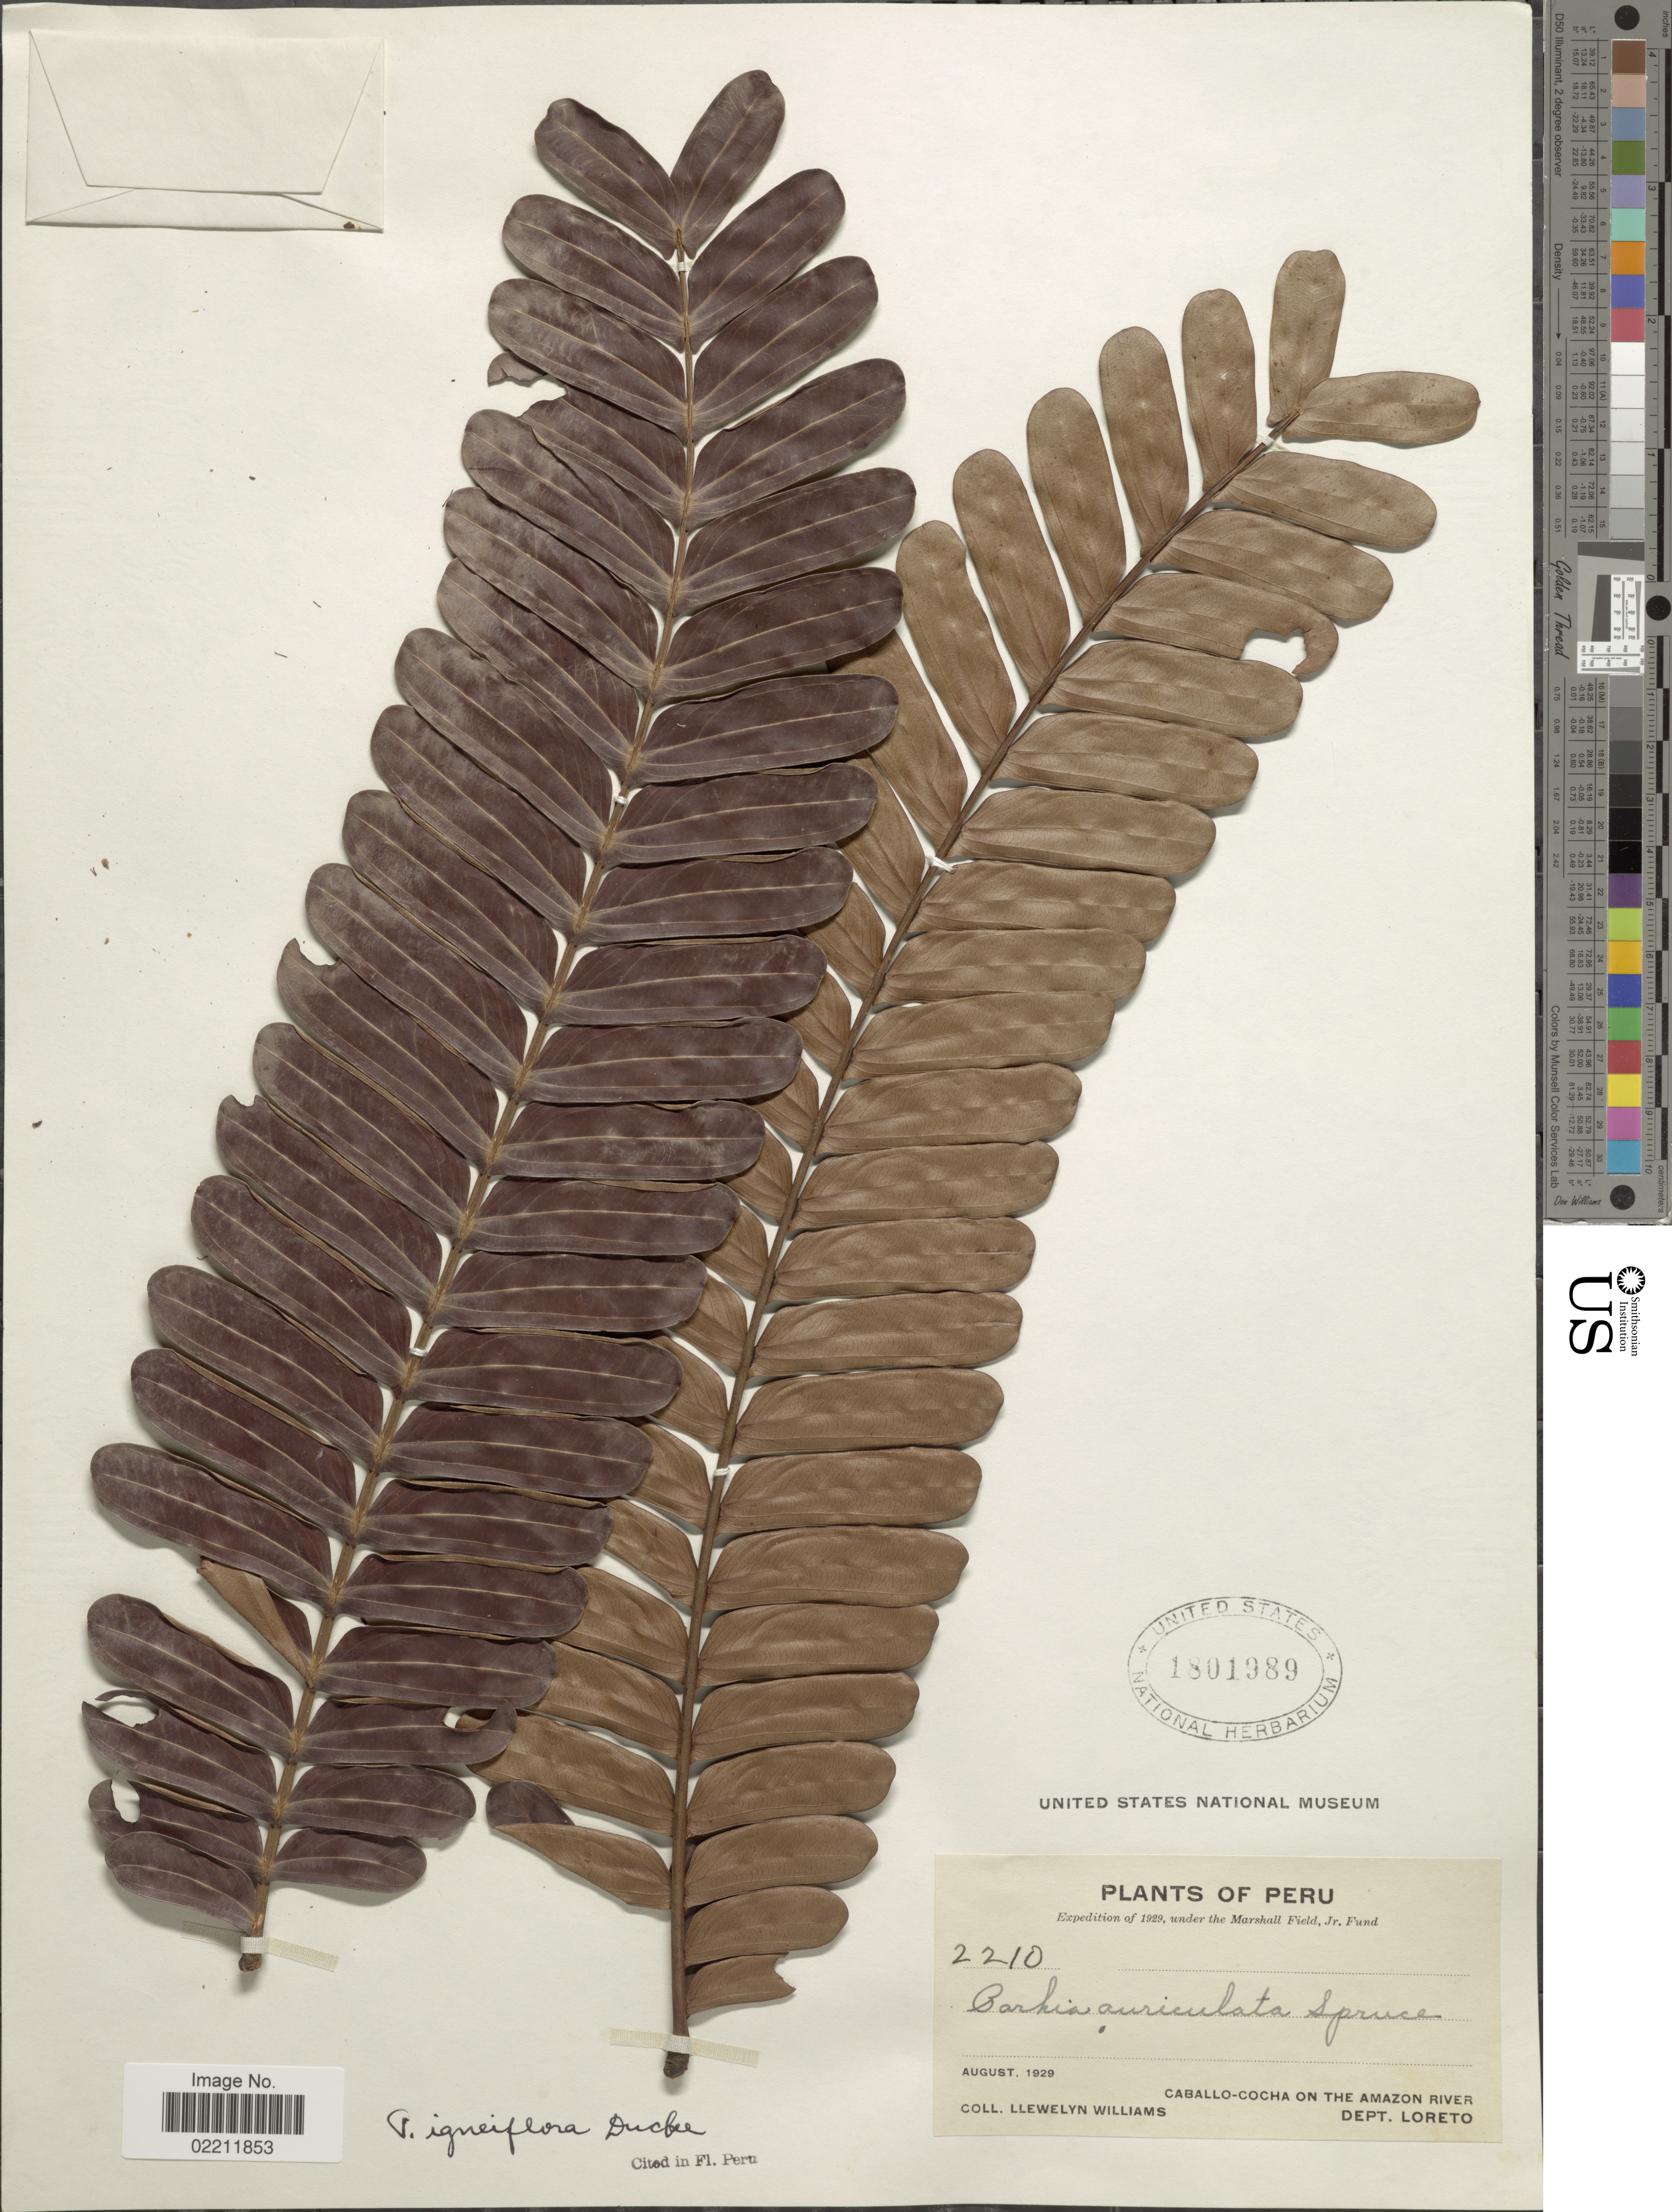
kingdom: Plantae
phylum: Tracheophyta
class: Magnoliopsida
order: Fabales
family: Fabaceae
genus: Parkia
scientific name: Parkia igneiflora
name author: Ducke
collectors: Ll. Williams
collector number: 2210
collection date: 1929-08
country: Peru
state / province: Loreto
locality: Caballo-Cocha on the Amazon River, Dept. Loreto.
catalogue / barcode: US 1801989